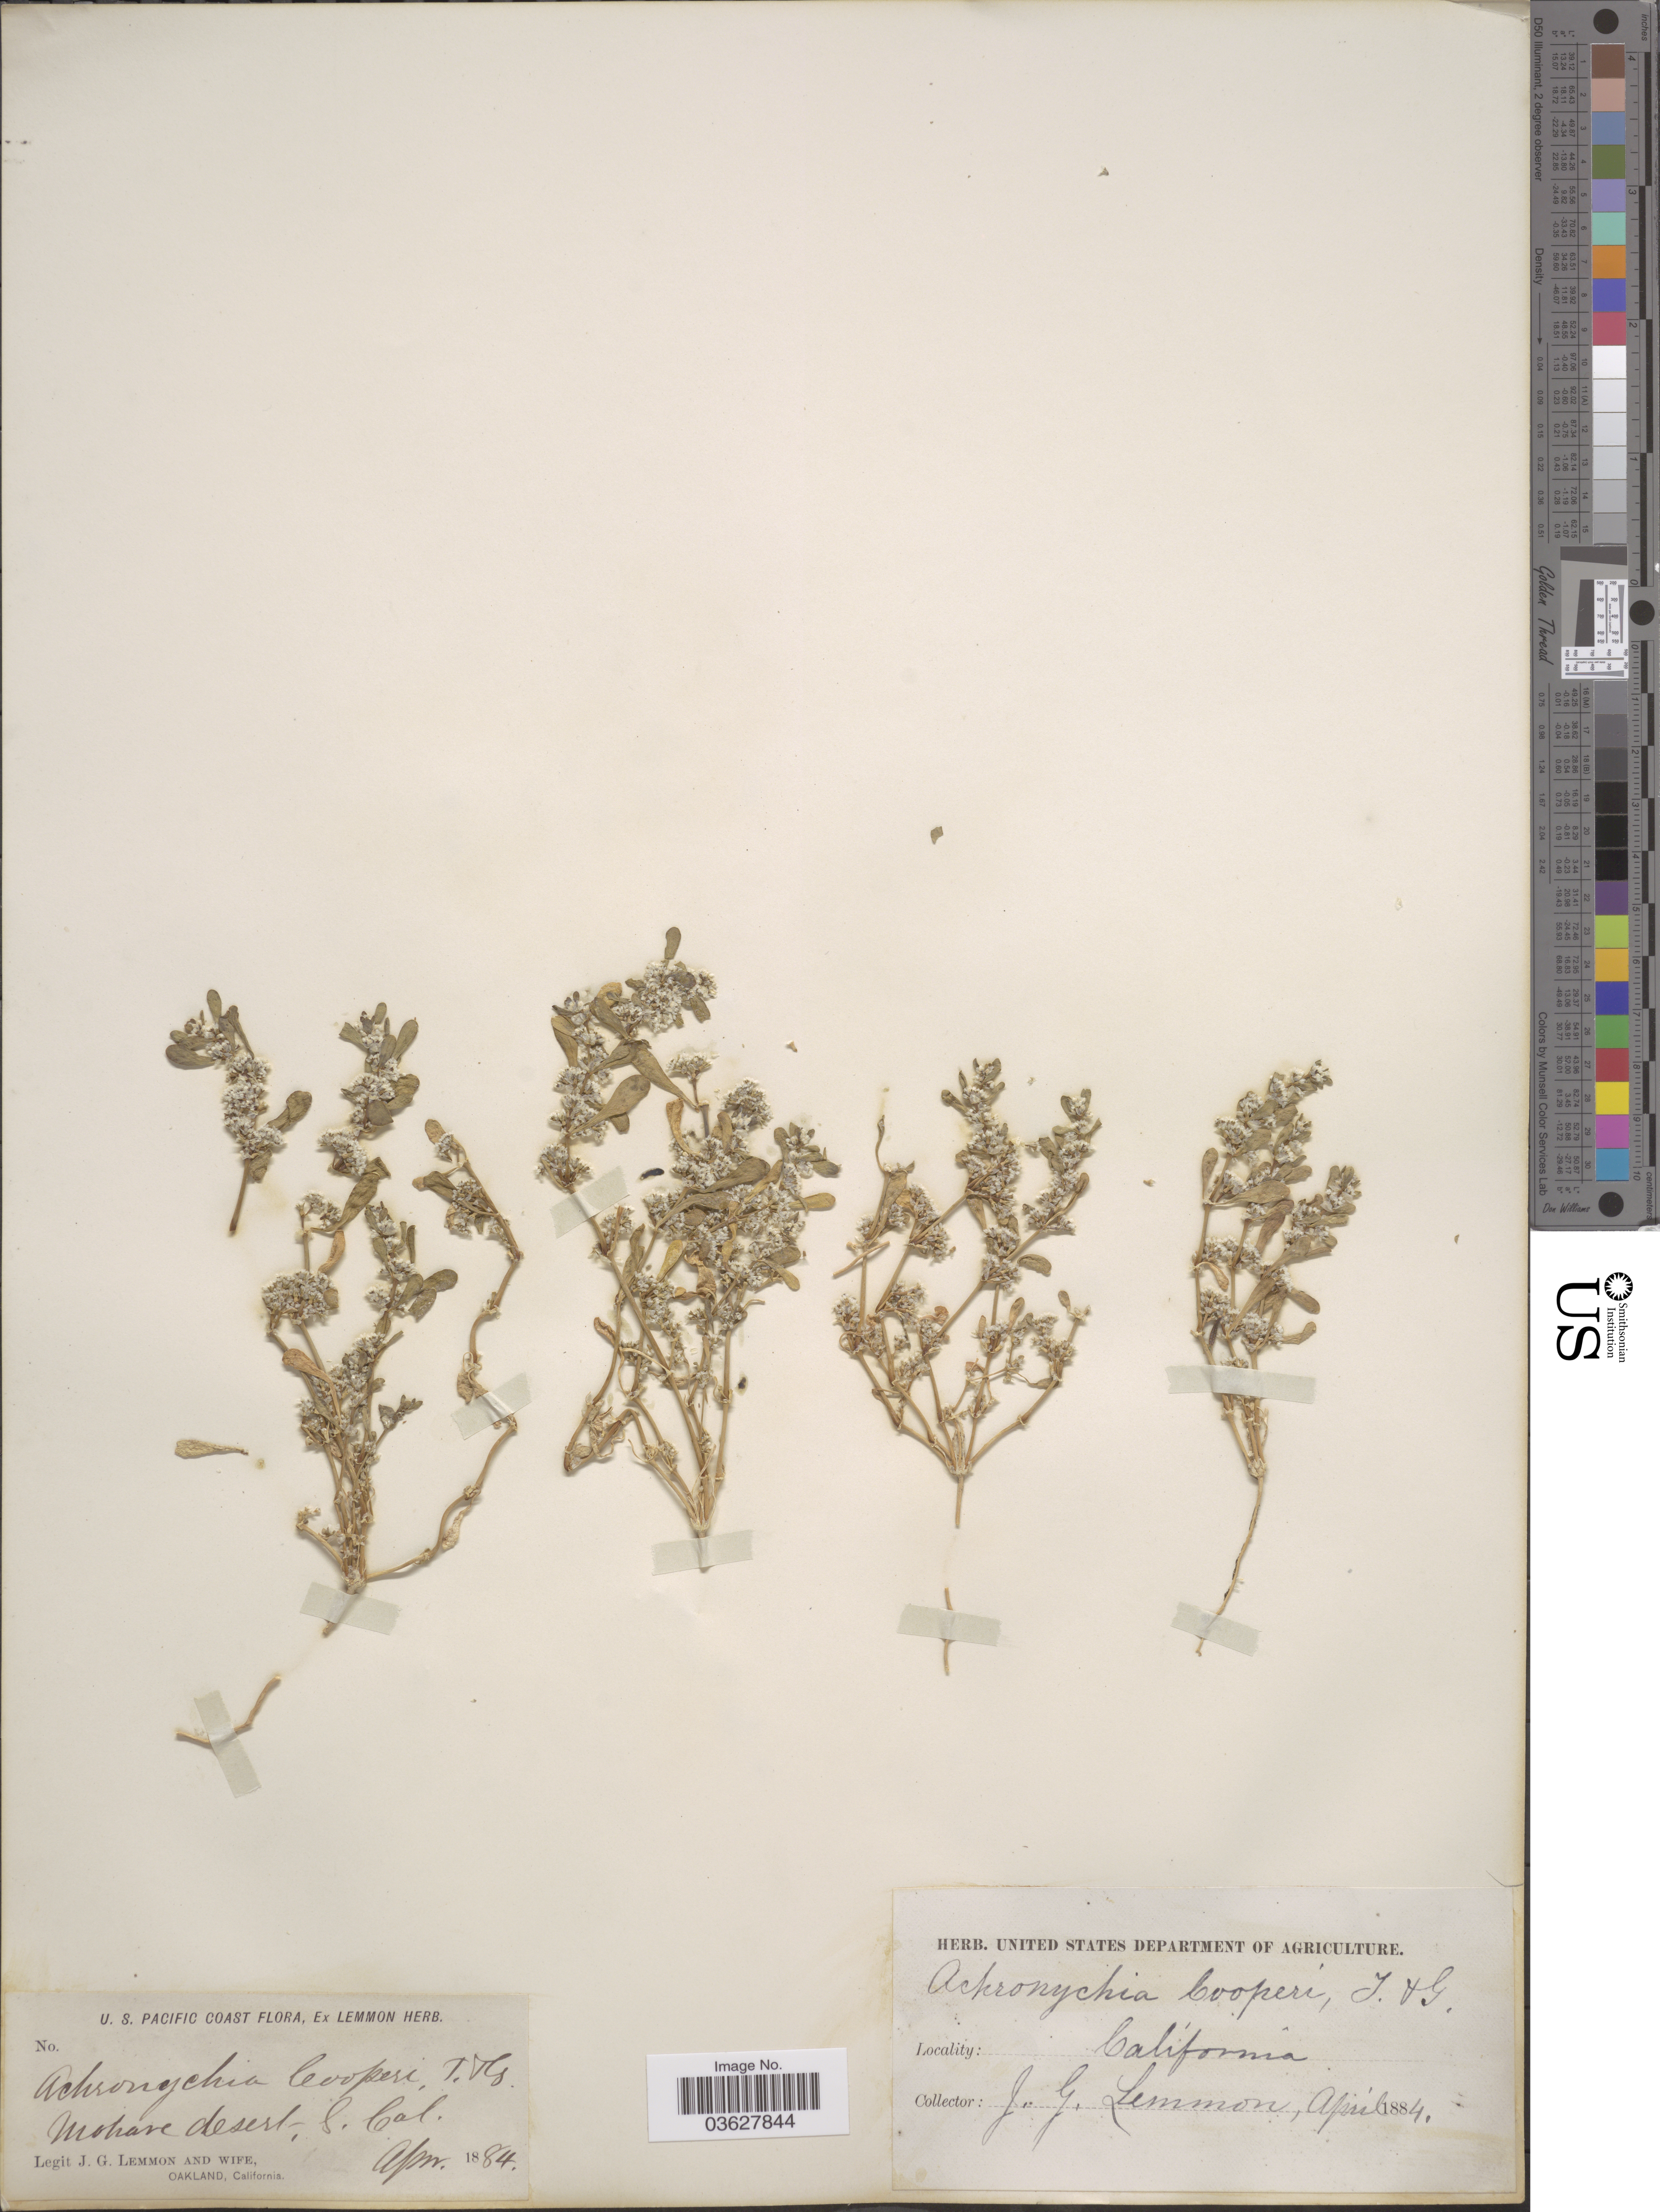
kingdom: Plantae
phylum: Tracheophyta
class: Magnoliopsida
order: Caryophyllales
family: Caryophyllaceae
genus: Achyronychia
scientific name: Achyronychia cooperi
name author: A. Gray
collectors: J. Lemmon & Mrs. J. G. Lemmon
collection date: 1884-04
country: United States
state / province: California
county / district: Kern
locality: U.S. Pacific Coast. Mohave desert, S. Cal.